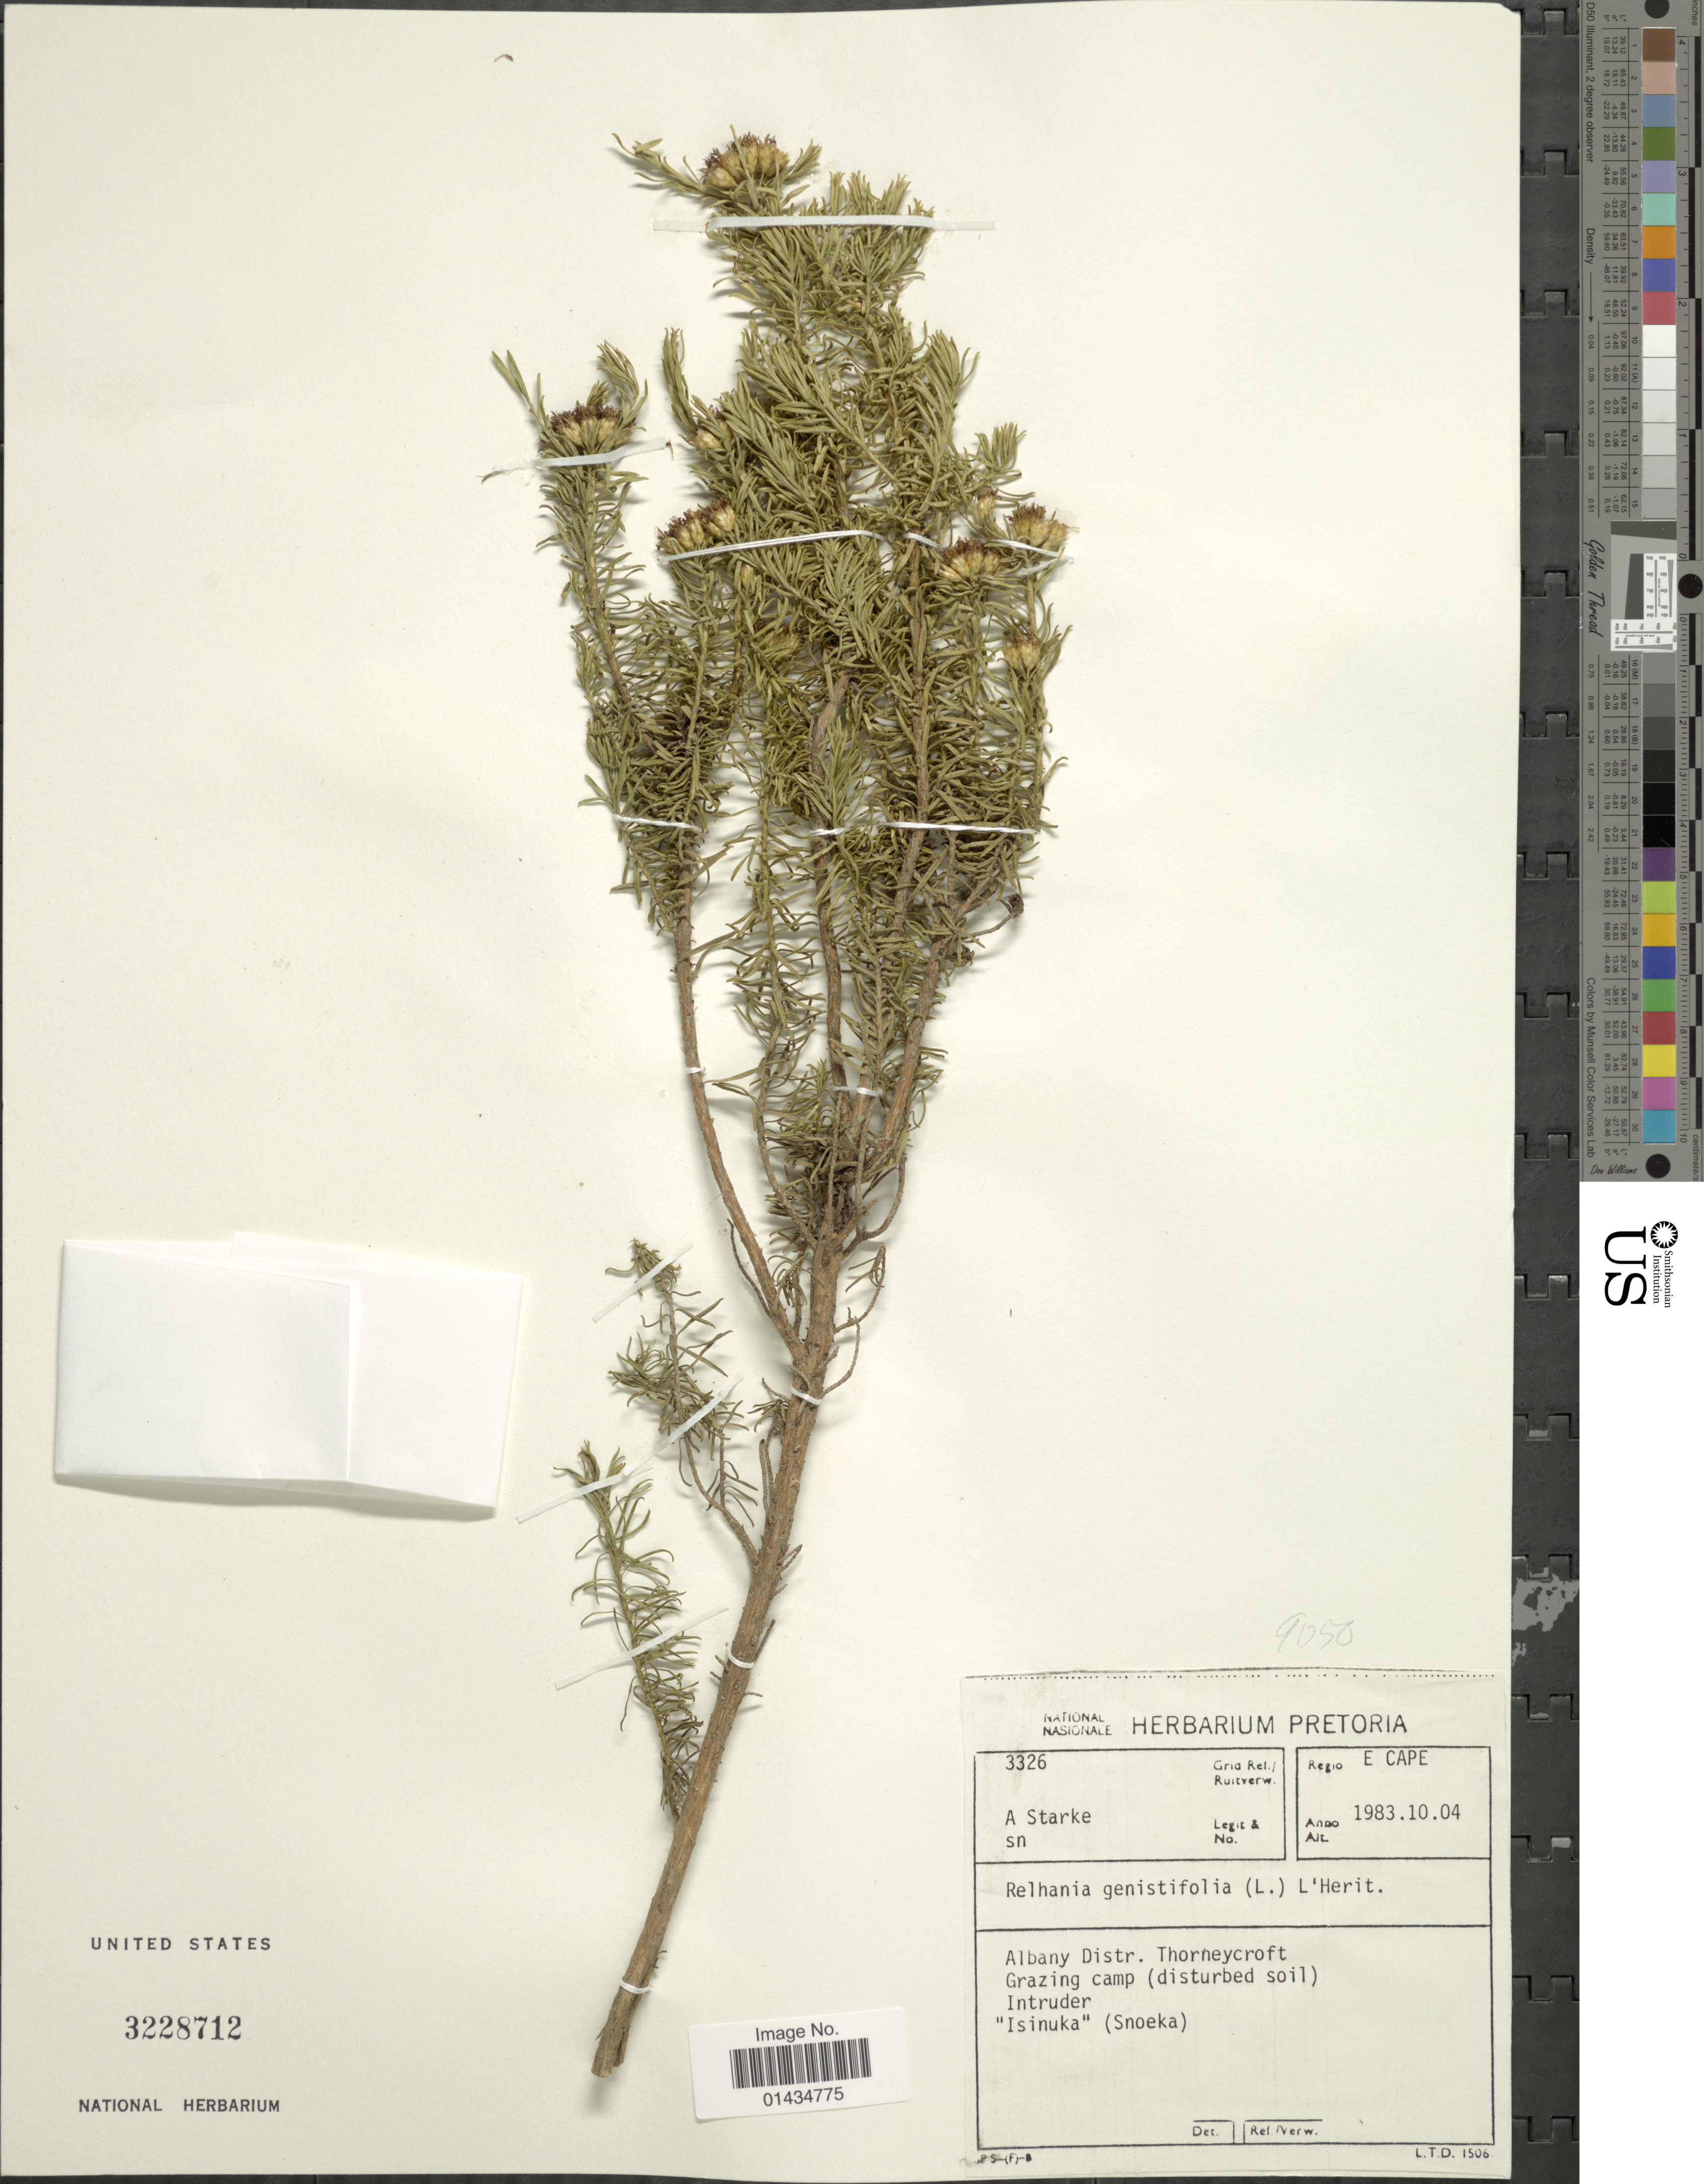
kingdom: Plantae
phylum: Tracheophyta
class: Magnoliopsida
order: Asterales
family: Asteraceae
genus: Relhania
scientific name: Relhania genistaefolia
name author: (L.) L'Hér.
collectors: C. Starke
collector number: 3326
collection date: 1983-04-10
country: South Africa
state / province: Eastern Cape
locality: Albany Distr. Thorneycroft, Grazing camp, "Insinuka" (Snoeka)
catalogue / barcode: US 3228712